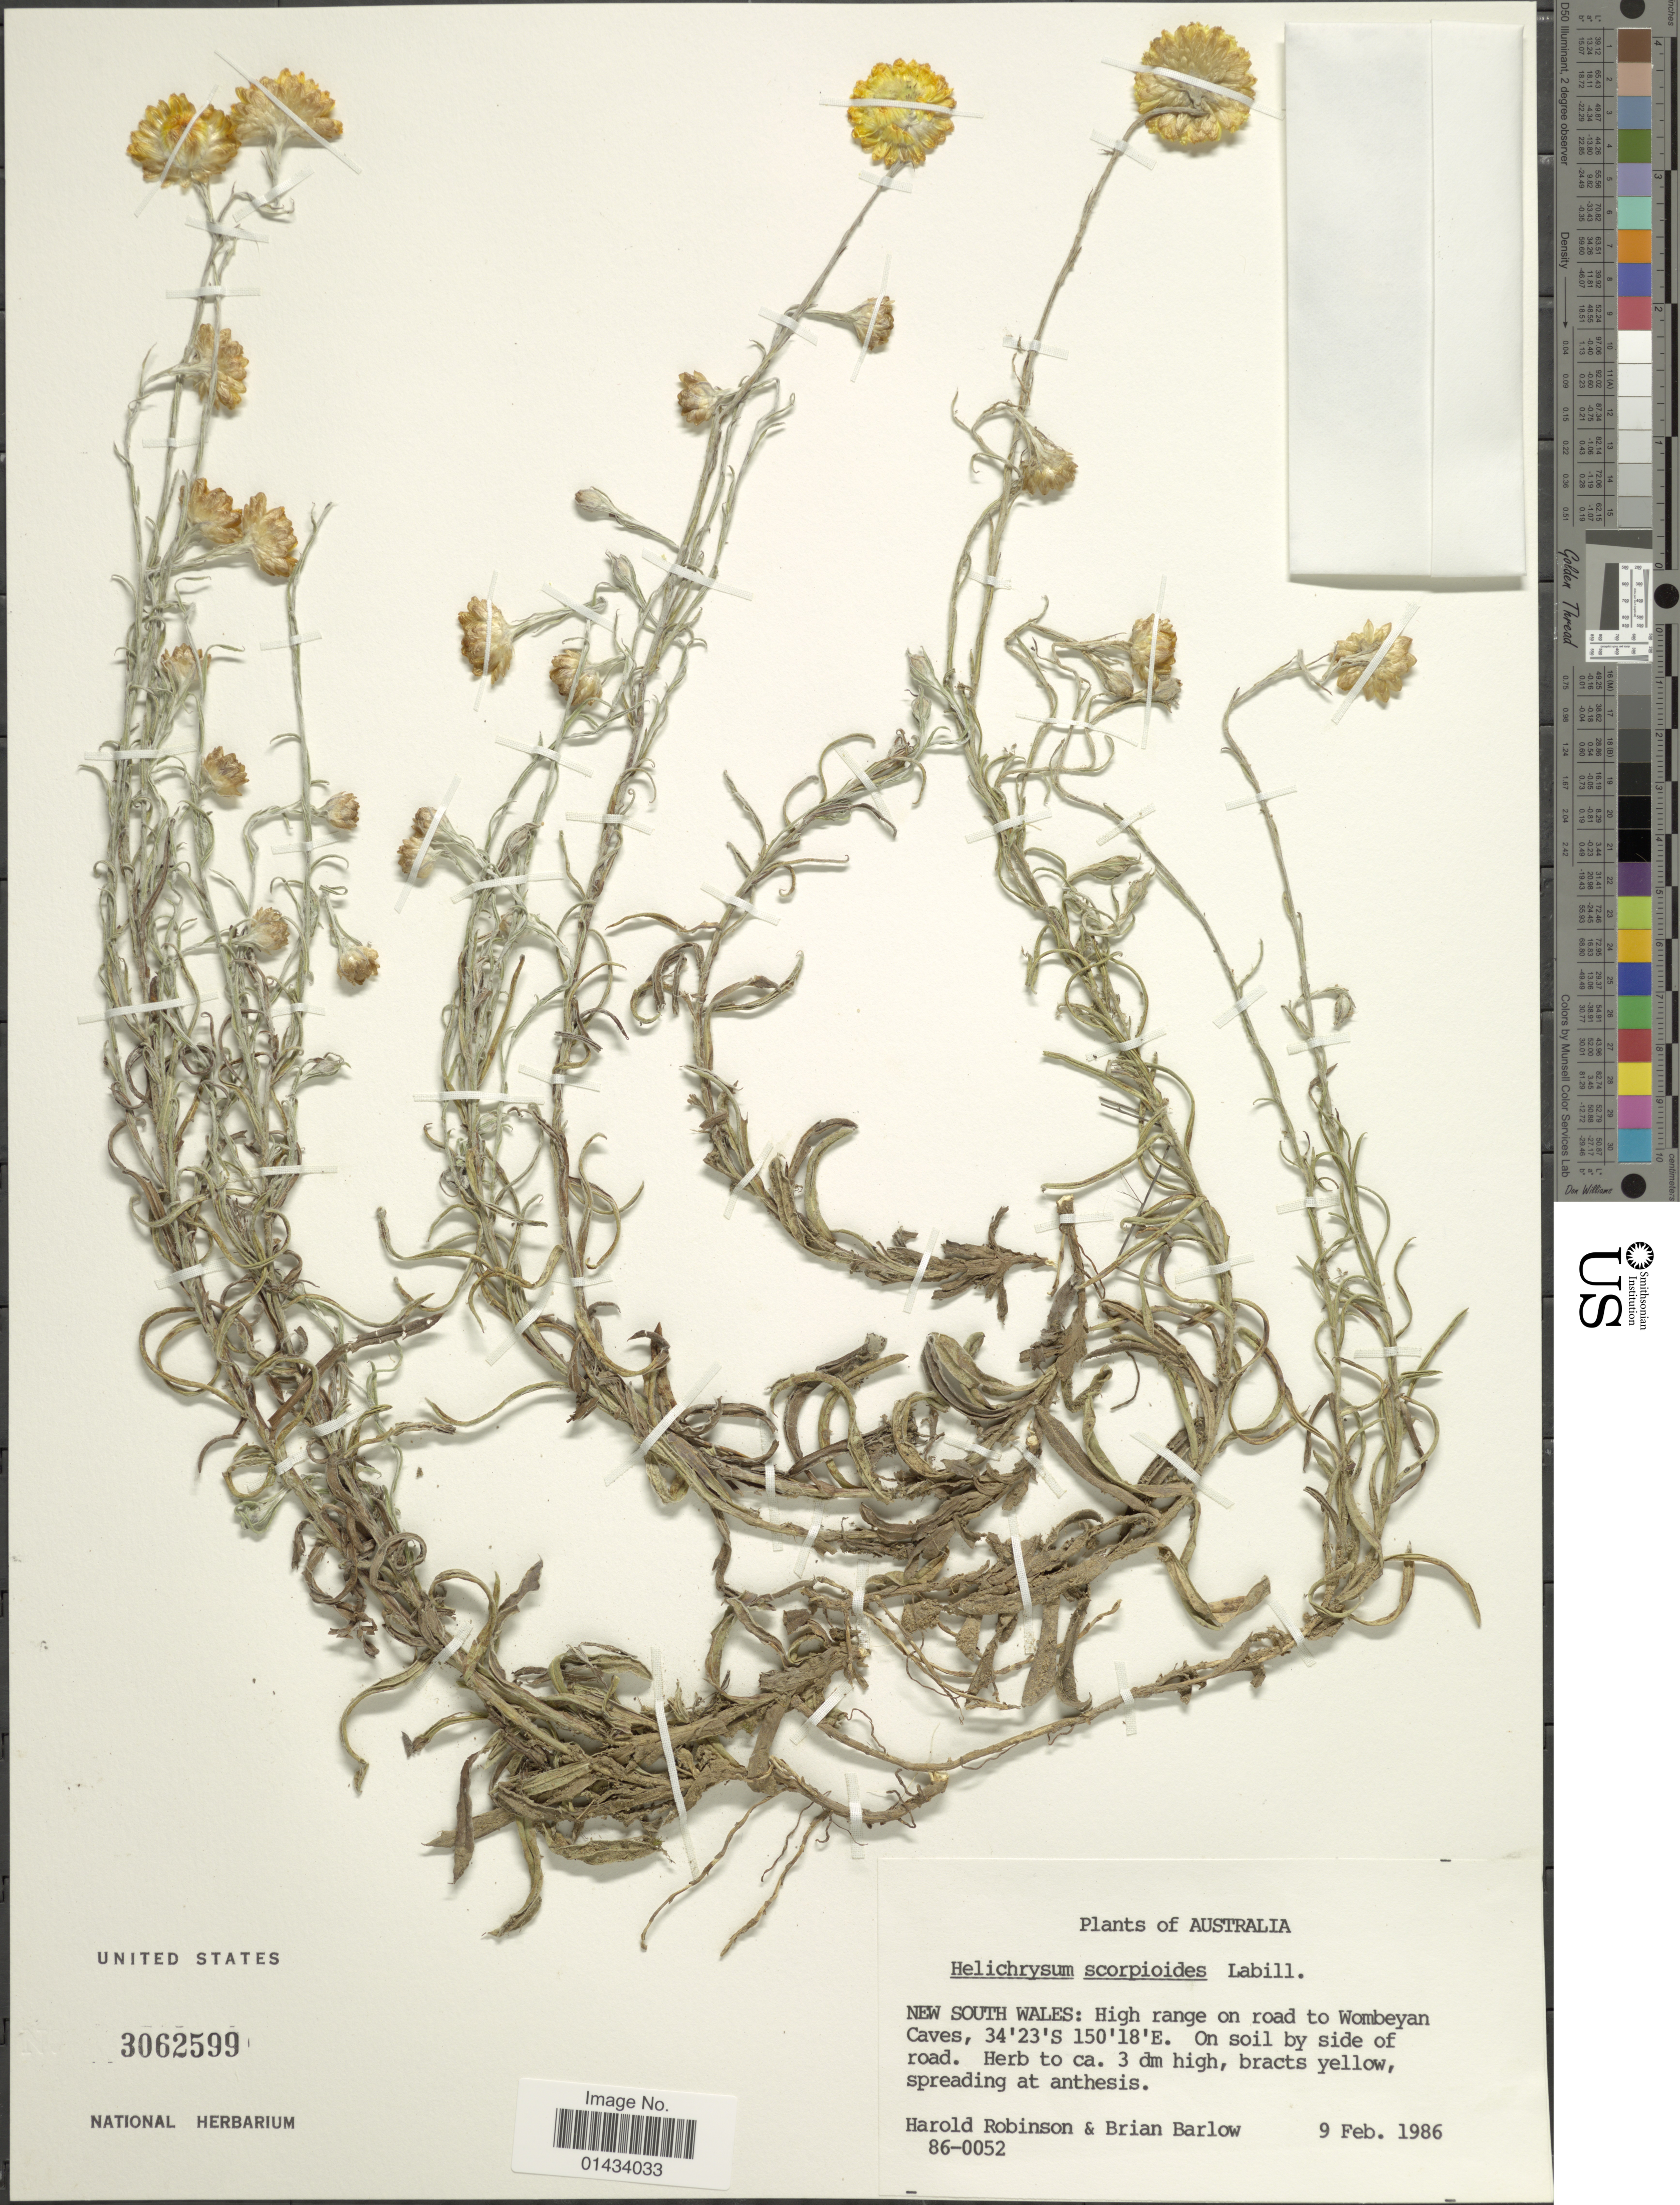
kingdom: Plantae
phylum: Tracheophyta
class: Magnoliopsida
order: Asterales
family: Asteraceae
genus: Coronidium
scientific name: Coronidium scorpioides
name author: (Labill.) Paul G. Wilson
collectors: H. Robinson & Barlow, B.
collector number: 86-0052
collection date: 1986-02-09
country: Australia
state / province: New South Wales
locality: High range on road to Wombeyan Caves, on soil by side of road.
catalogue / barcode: US 3062599